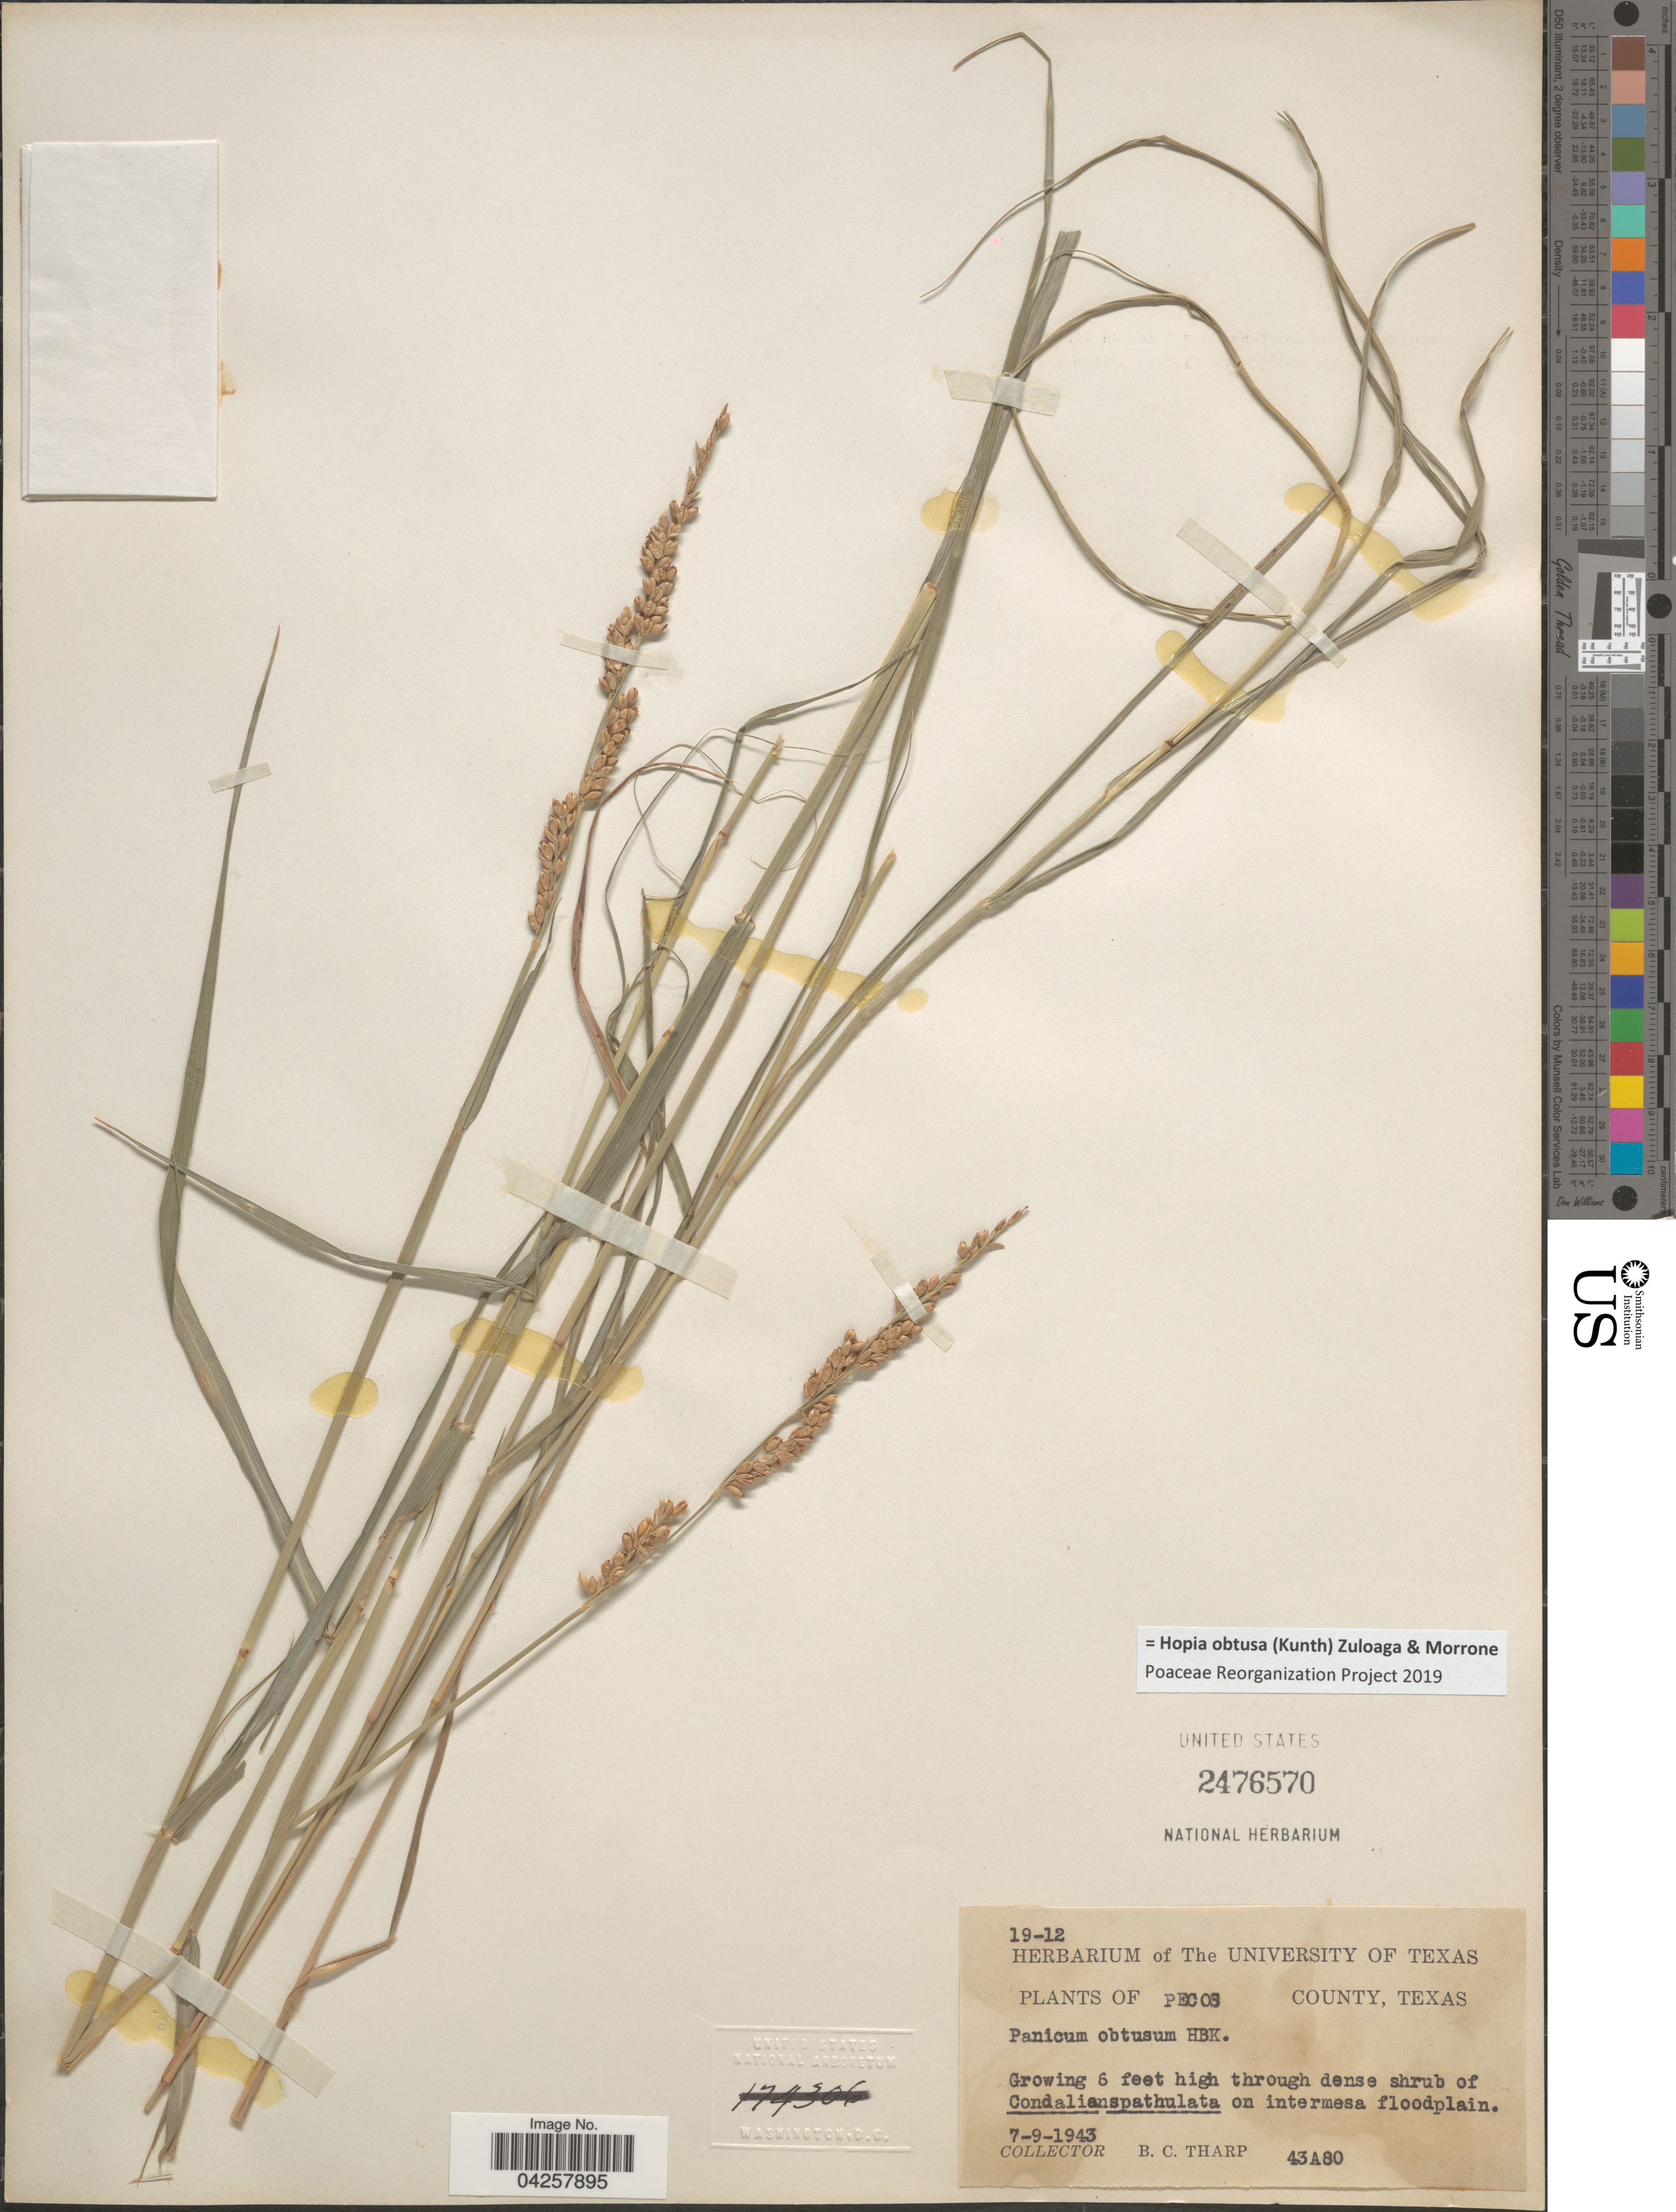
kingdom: Plantae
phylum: Tracheophyta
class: Liliopsida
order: Poales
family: Poaceae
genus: Hopia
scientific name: Hopia obtusa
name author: (Kunth) Zuloaga & Morrone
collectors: B. C. Tharp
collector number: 43A80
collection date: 1943-07-09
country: United States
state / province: Texas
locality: Pecos County. On intermesa floodplain.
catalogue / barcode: US 2476570